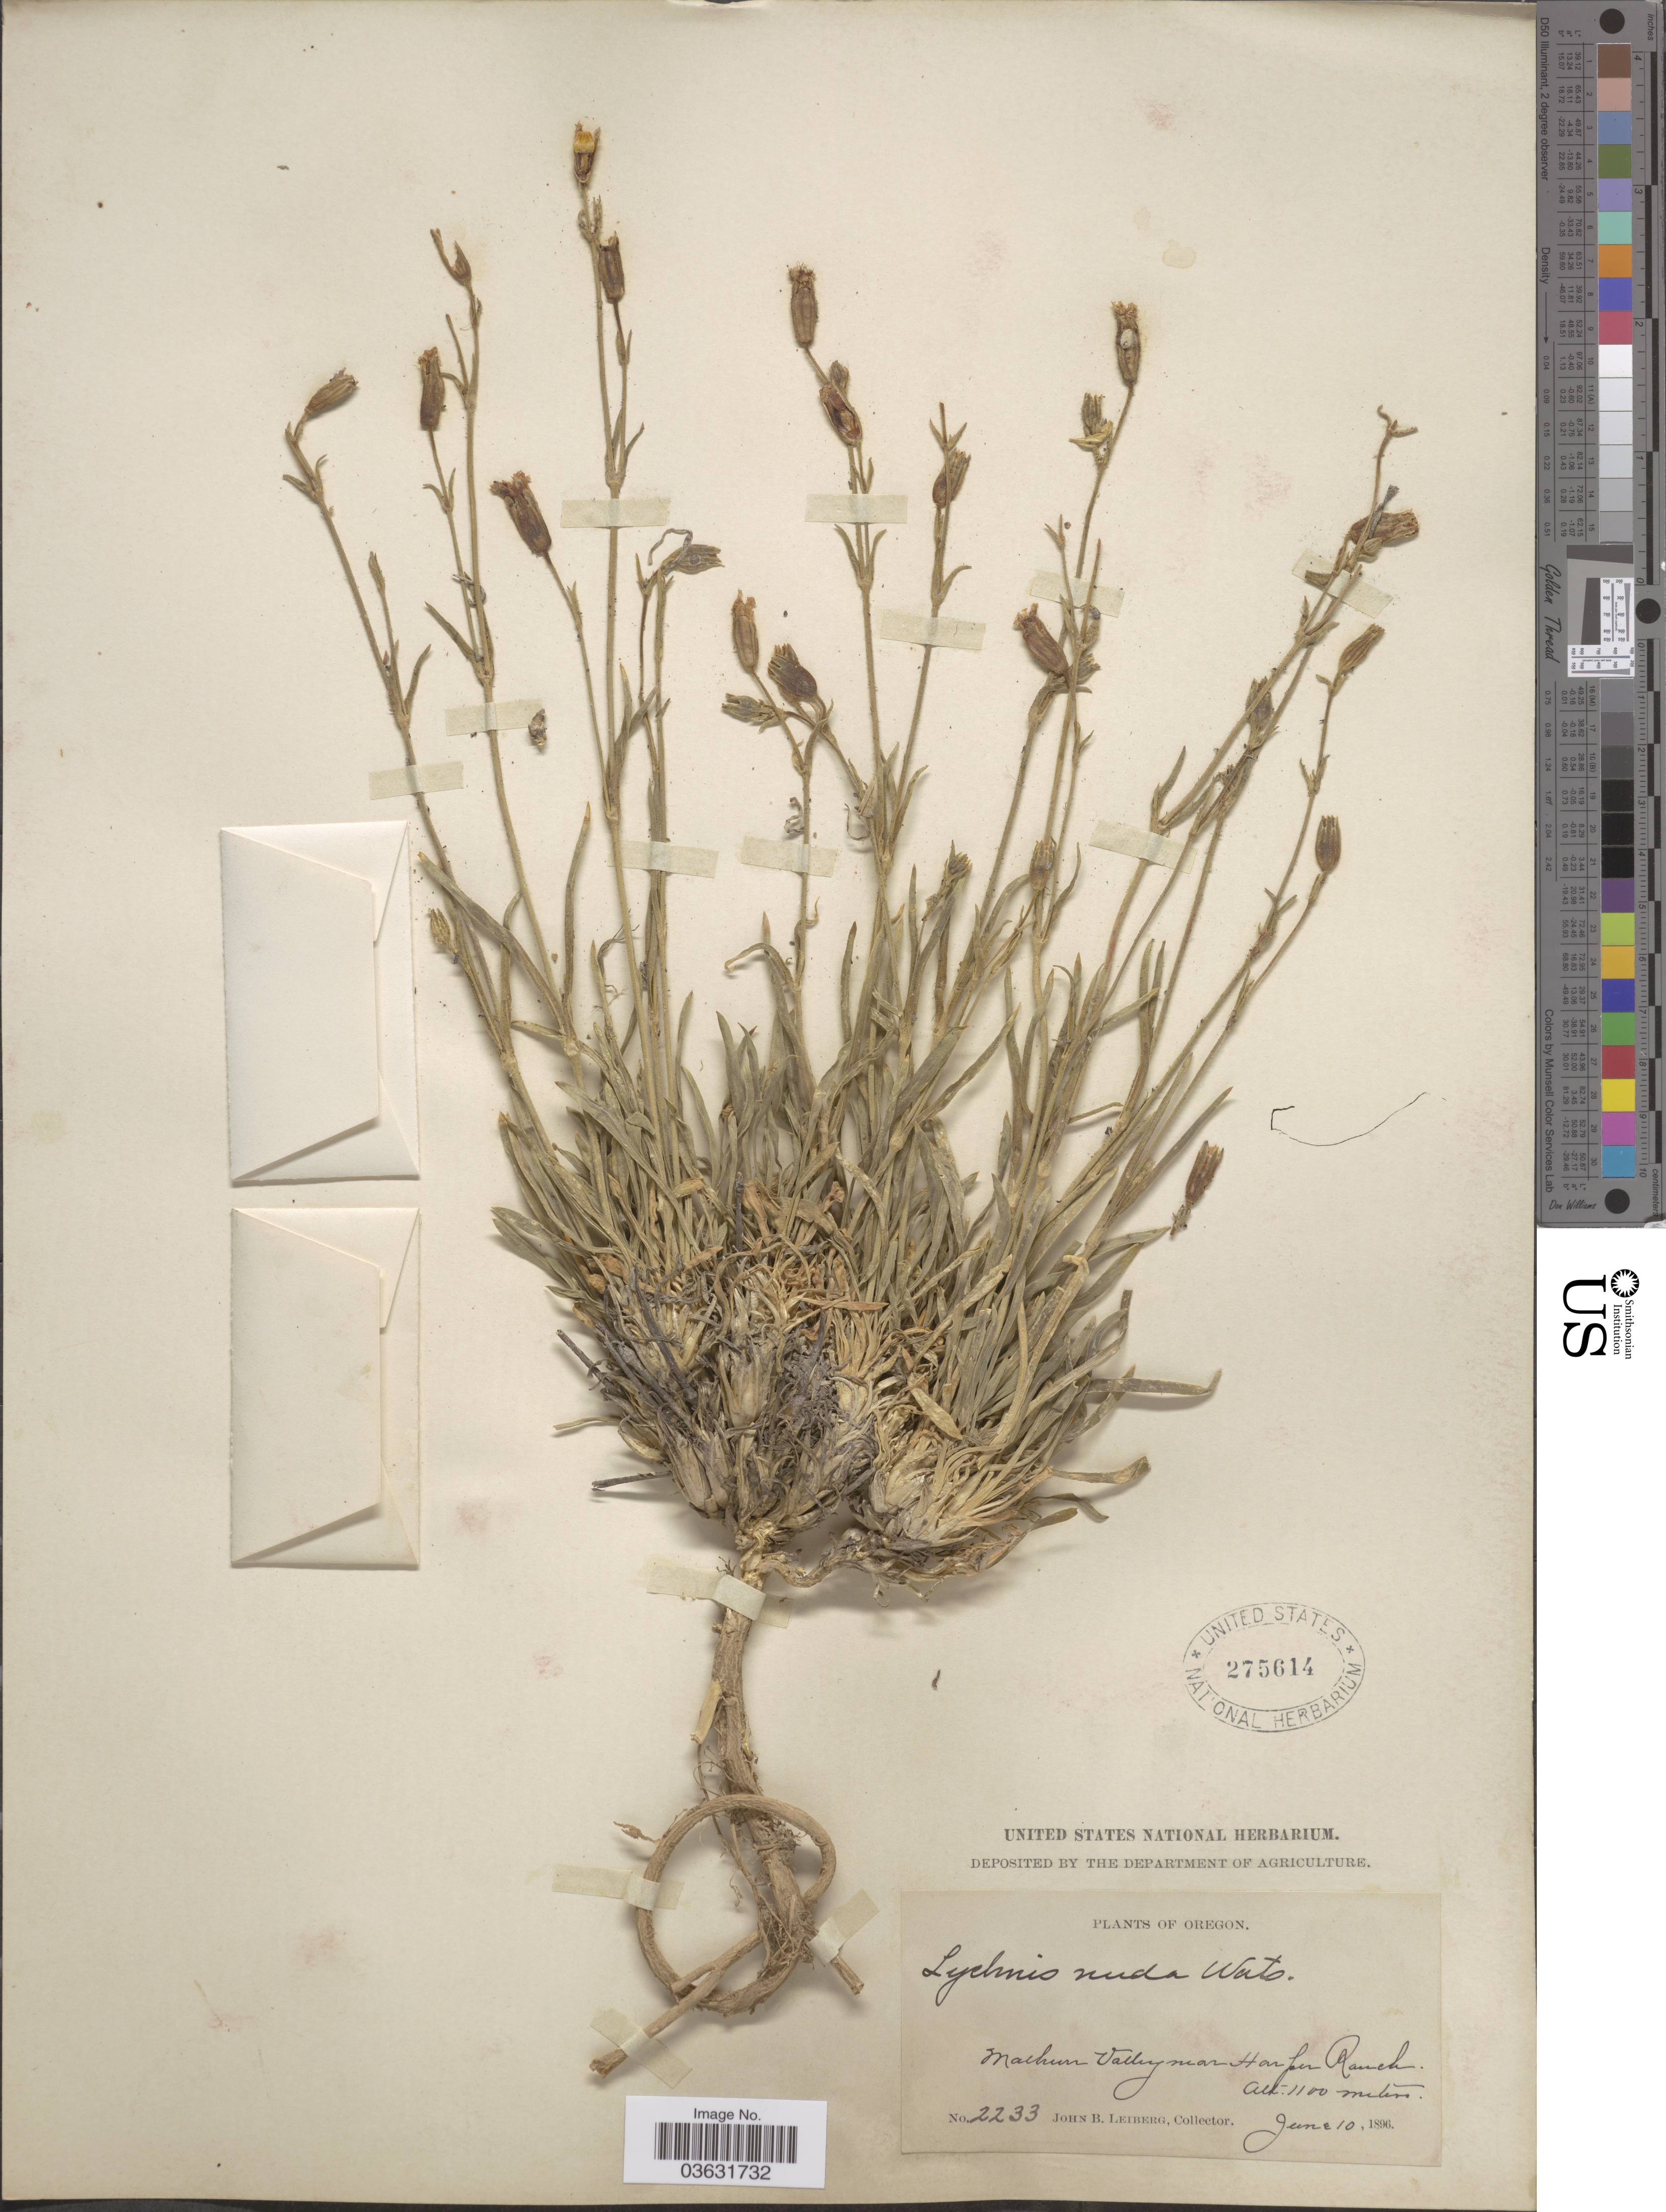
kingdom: Plantae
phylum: Tracheophyta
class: Magnoliopsida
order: Caryophyllales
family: Caryophyllaceae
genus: Silene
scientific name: Silene nuda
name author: (S. Watson) C.L. Hitchc. & Maguire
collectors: J. B. Leiberg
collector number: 2233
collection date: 1896-06-10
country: United States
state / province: Oregon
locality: Malheur Valley near Harper Ranch.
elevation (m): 1100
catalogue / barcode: US 275614